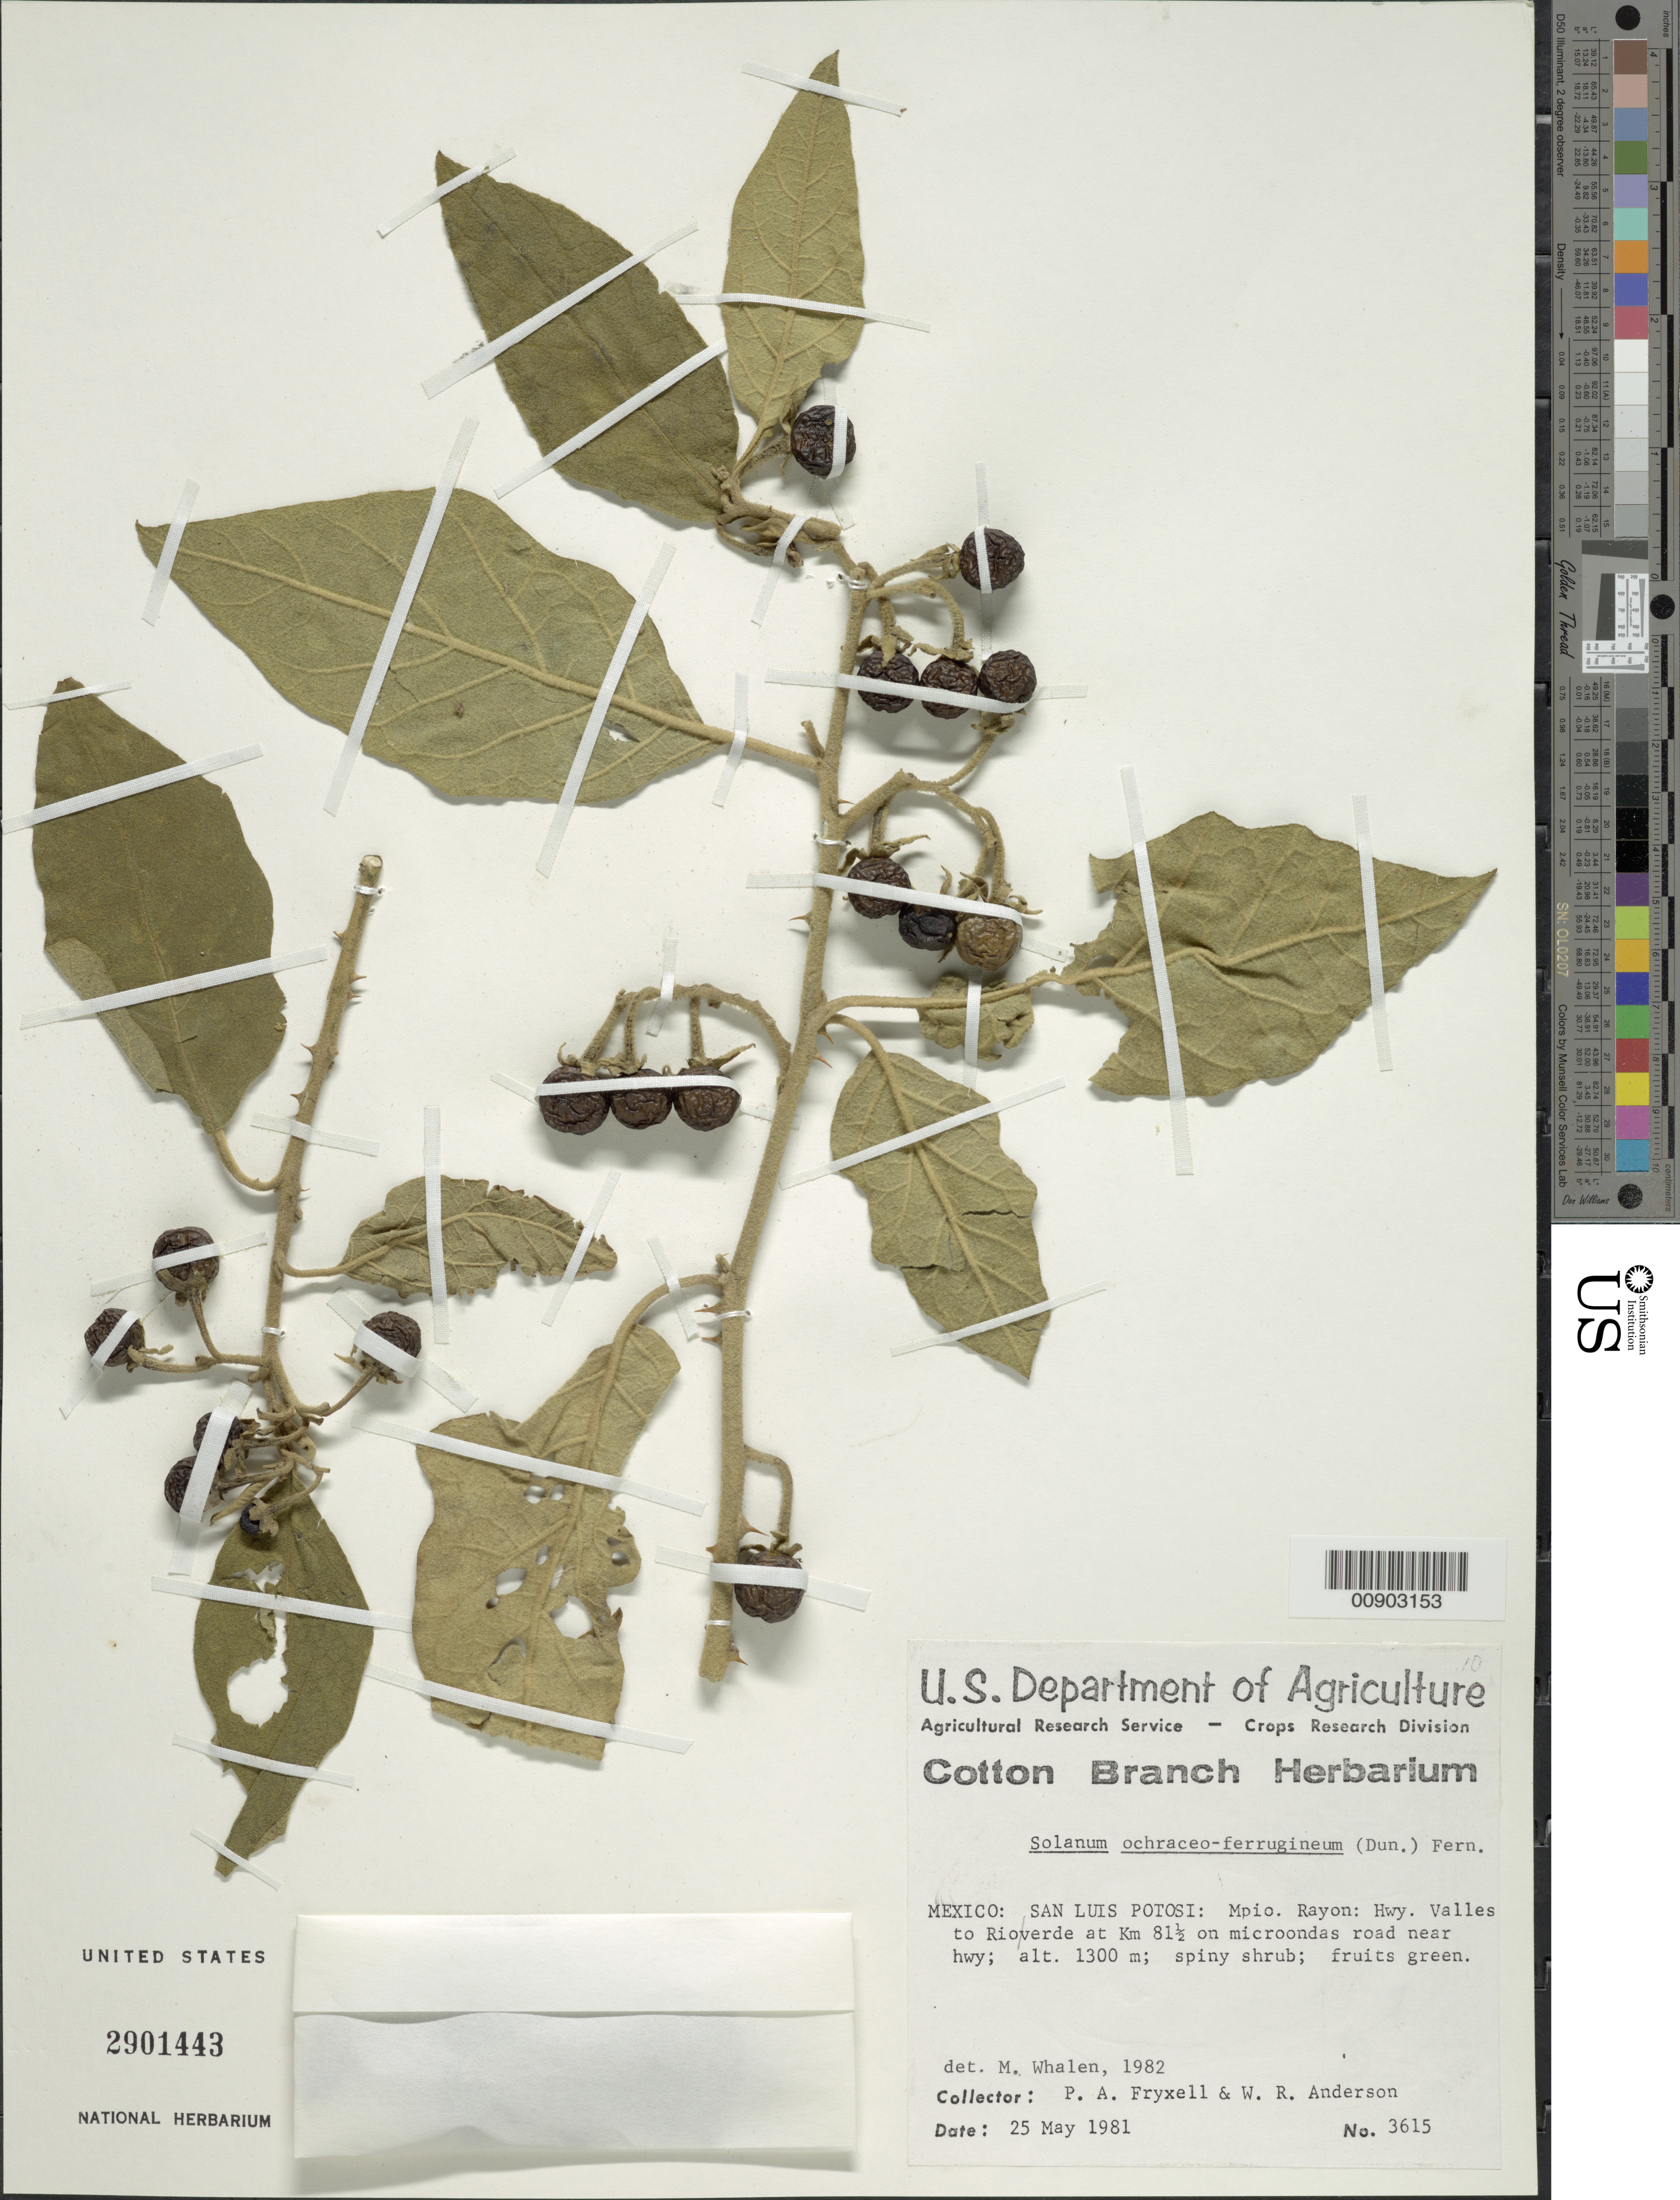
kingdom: Plantae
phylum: Tracheophyta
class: Magnoliopsida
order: Solanales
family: Solanaceae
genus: Solanum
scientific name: Solanum ochraceo-ferrugineum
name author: (Dunal) Fernald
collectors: P. A. Fryxell & W. R. Anderson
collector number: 3615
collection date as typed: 25 May 1981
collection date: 1981-05-25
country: Mexico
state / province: San Luis Potosí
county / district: Rayón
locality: San Luis Potosí: Mpio. Rayón: Hwy. Valles to Río Verde at km 81½ on microondas road near hwy.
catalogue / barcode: US 2901443